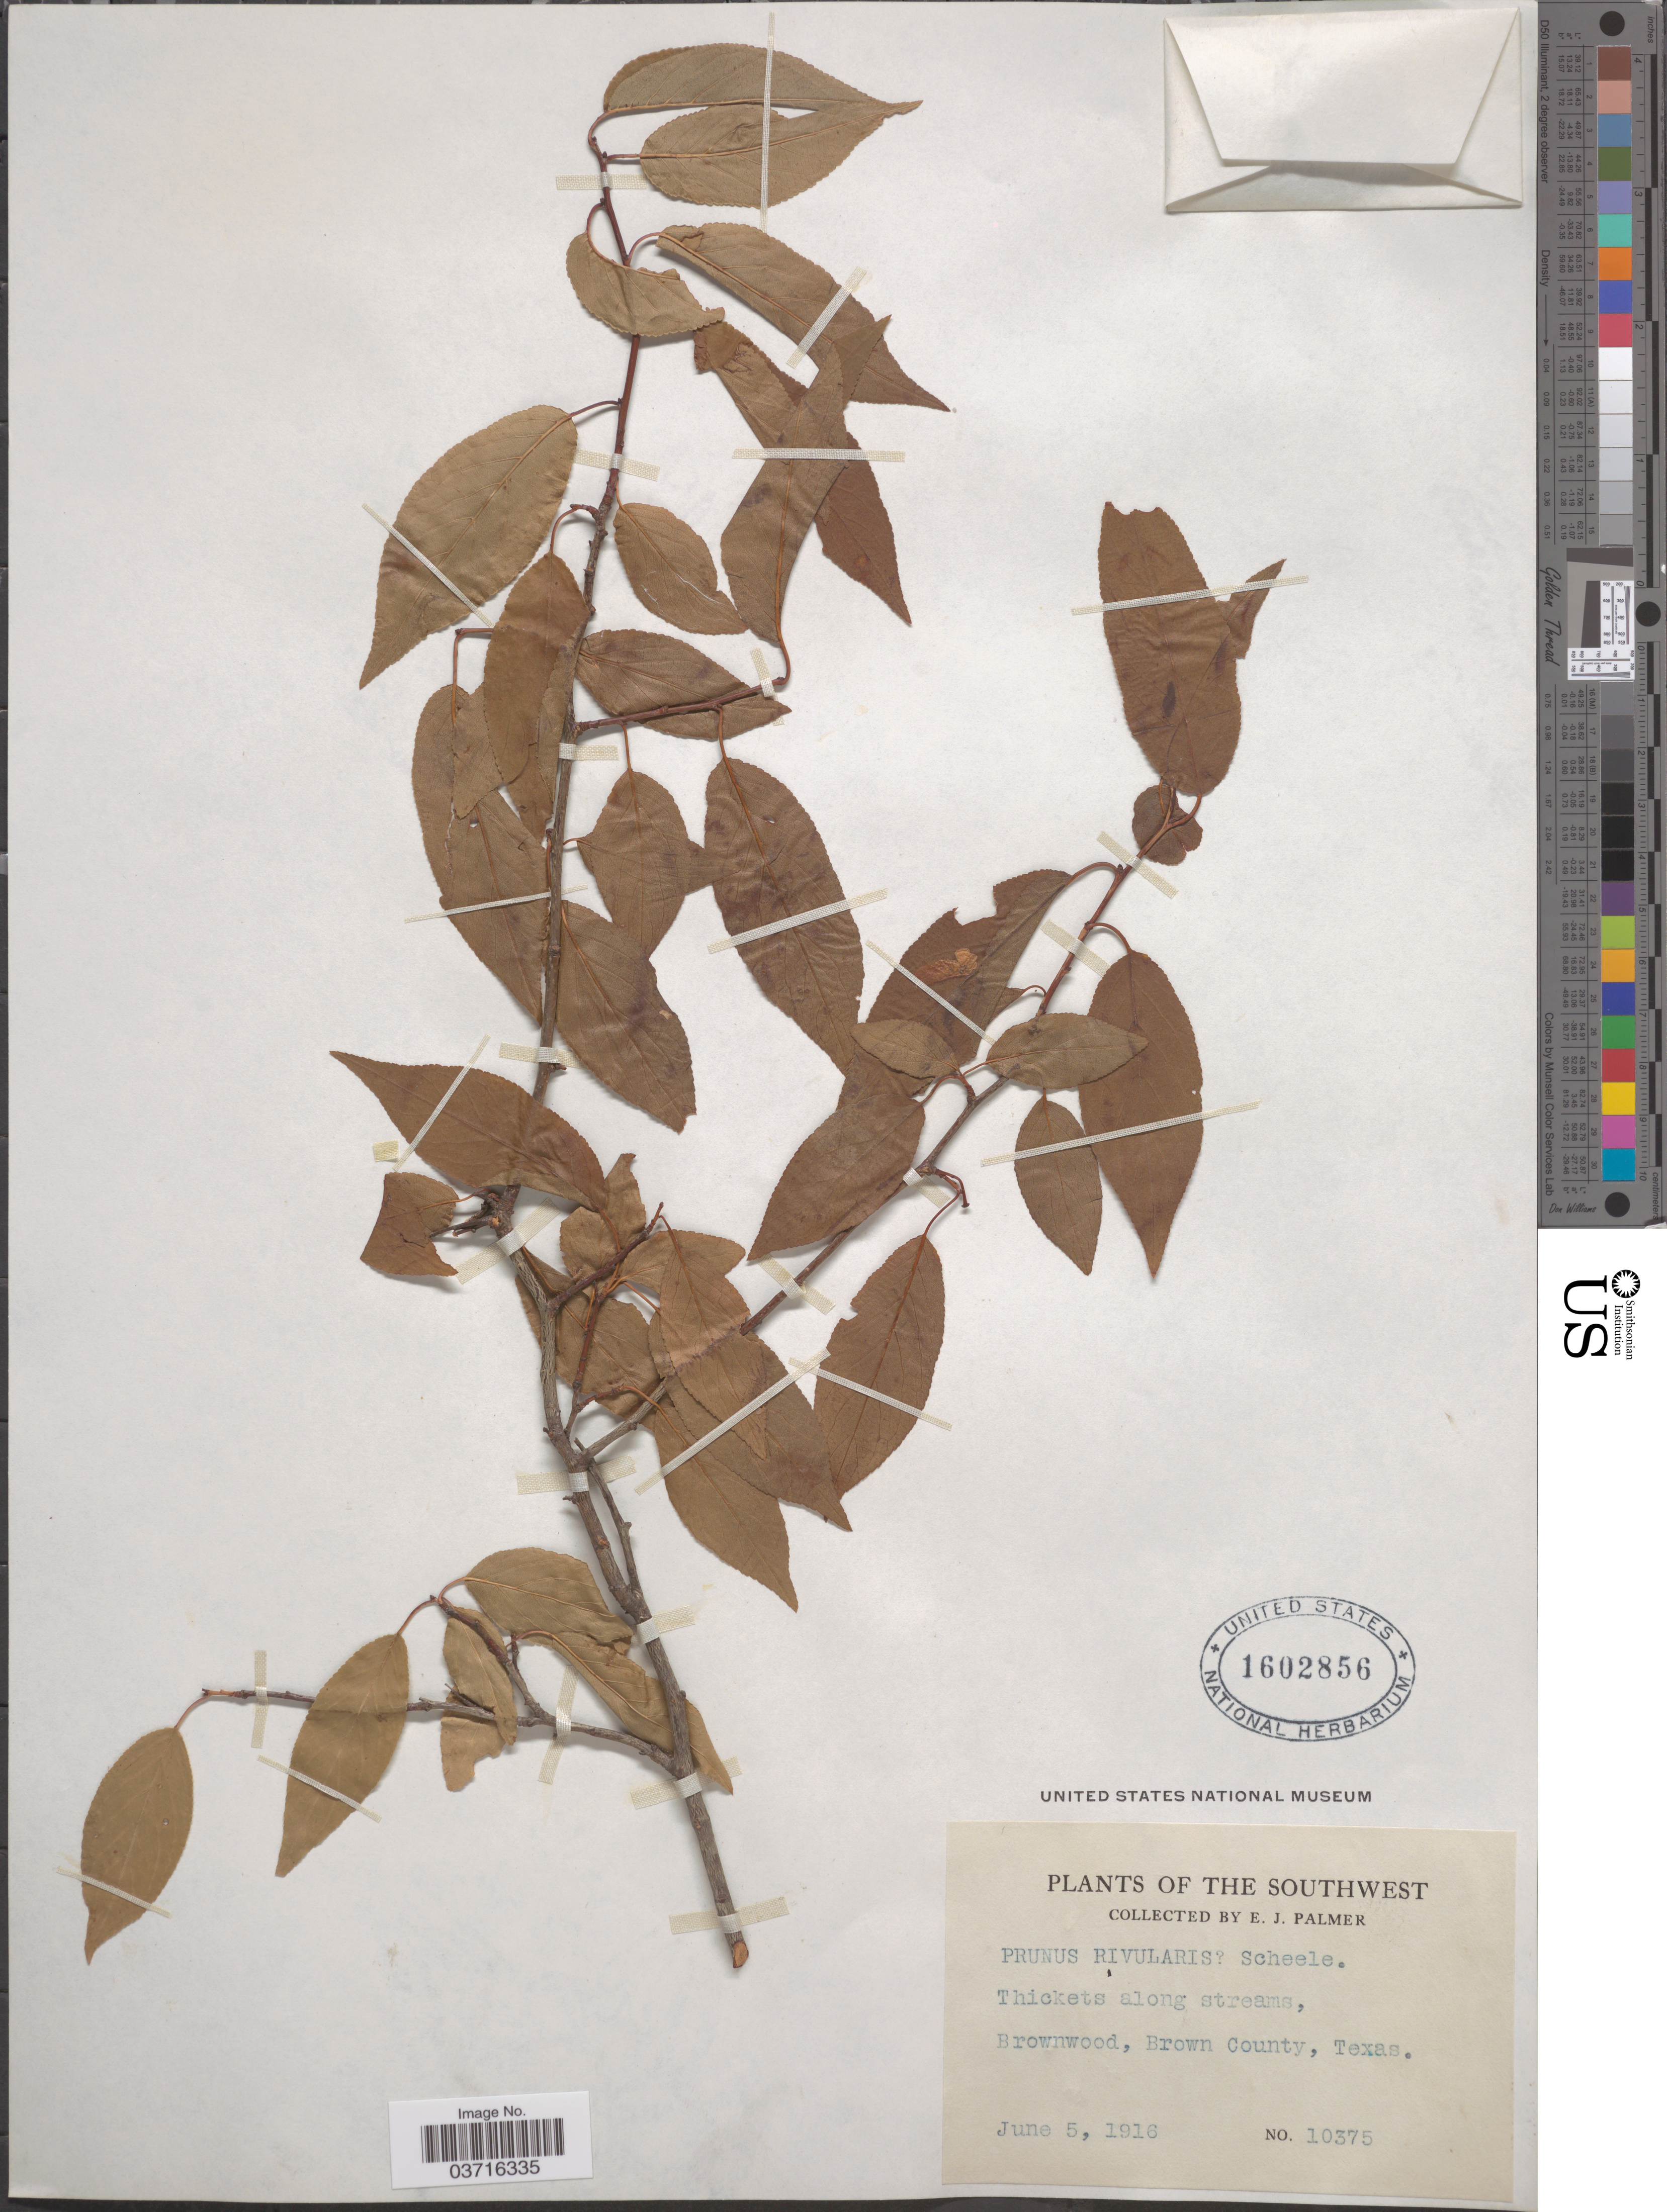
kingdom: Plantae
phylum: Tracheophyta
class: Magnoliopsida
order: Rosales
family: Rosaceae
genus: Prunus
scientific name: Prunus rivularis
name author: Scheele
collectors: E. J. Palmer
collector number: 10375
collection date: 1916-06-05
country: United States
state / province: Texas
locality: The Southwest. Brownwood, Brown County.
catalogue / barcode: US 1602856